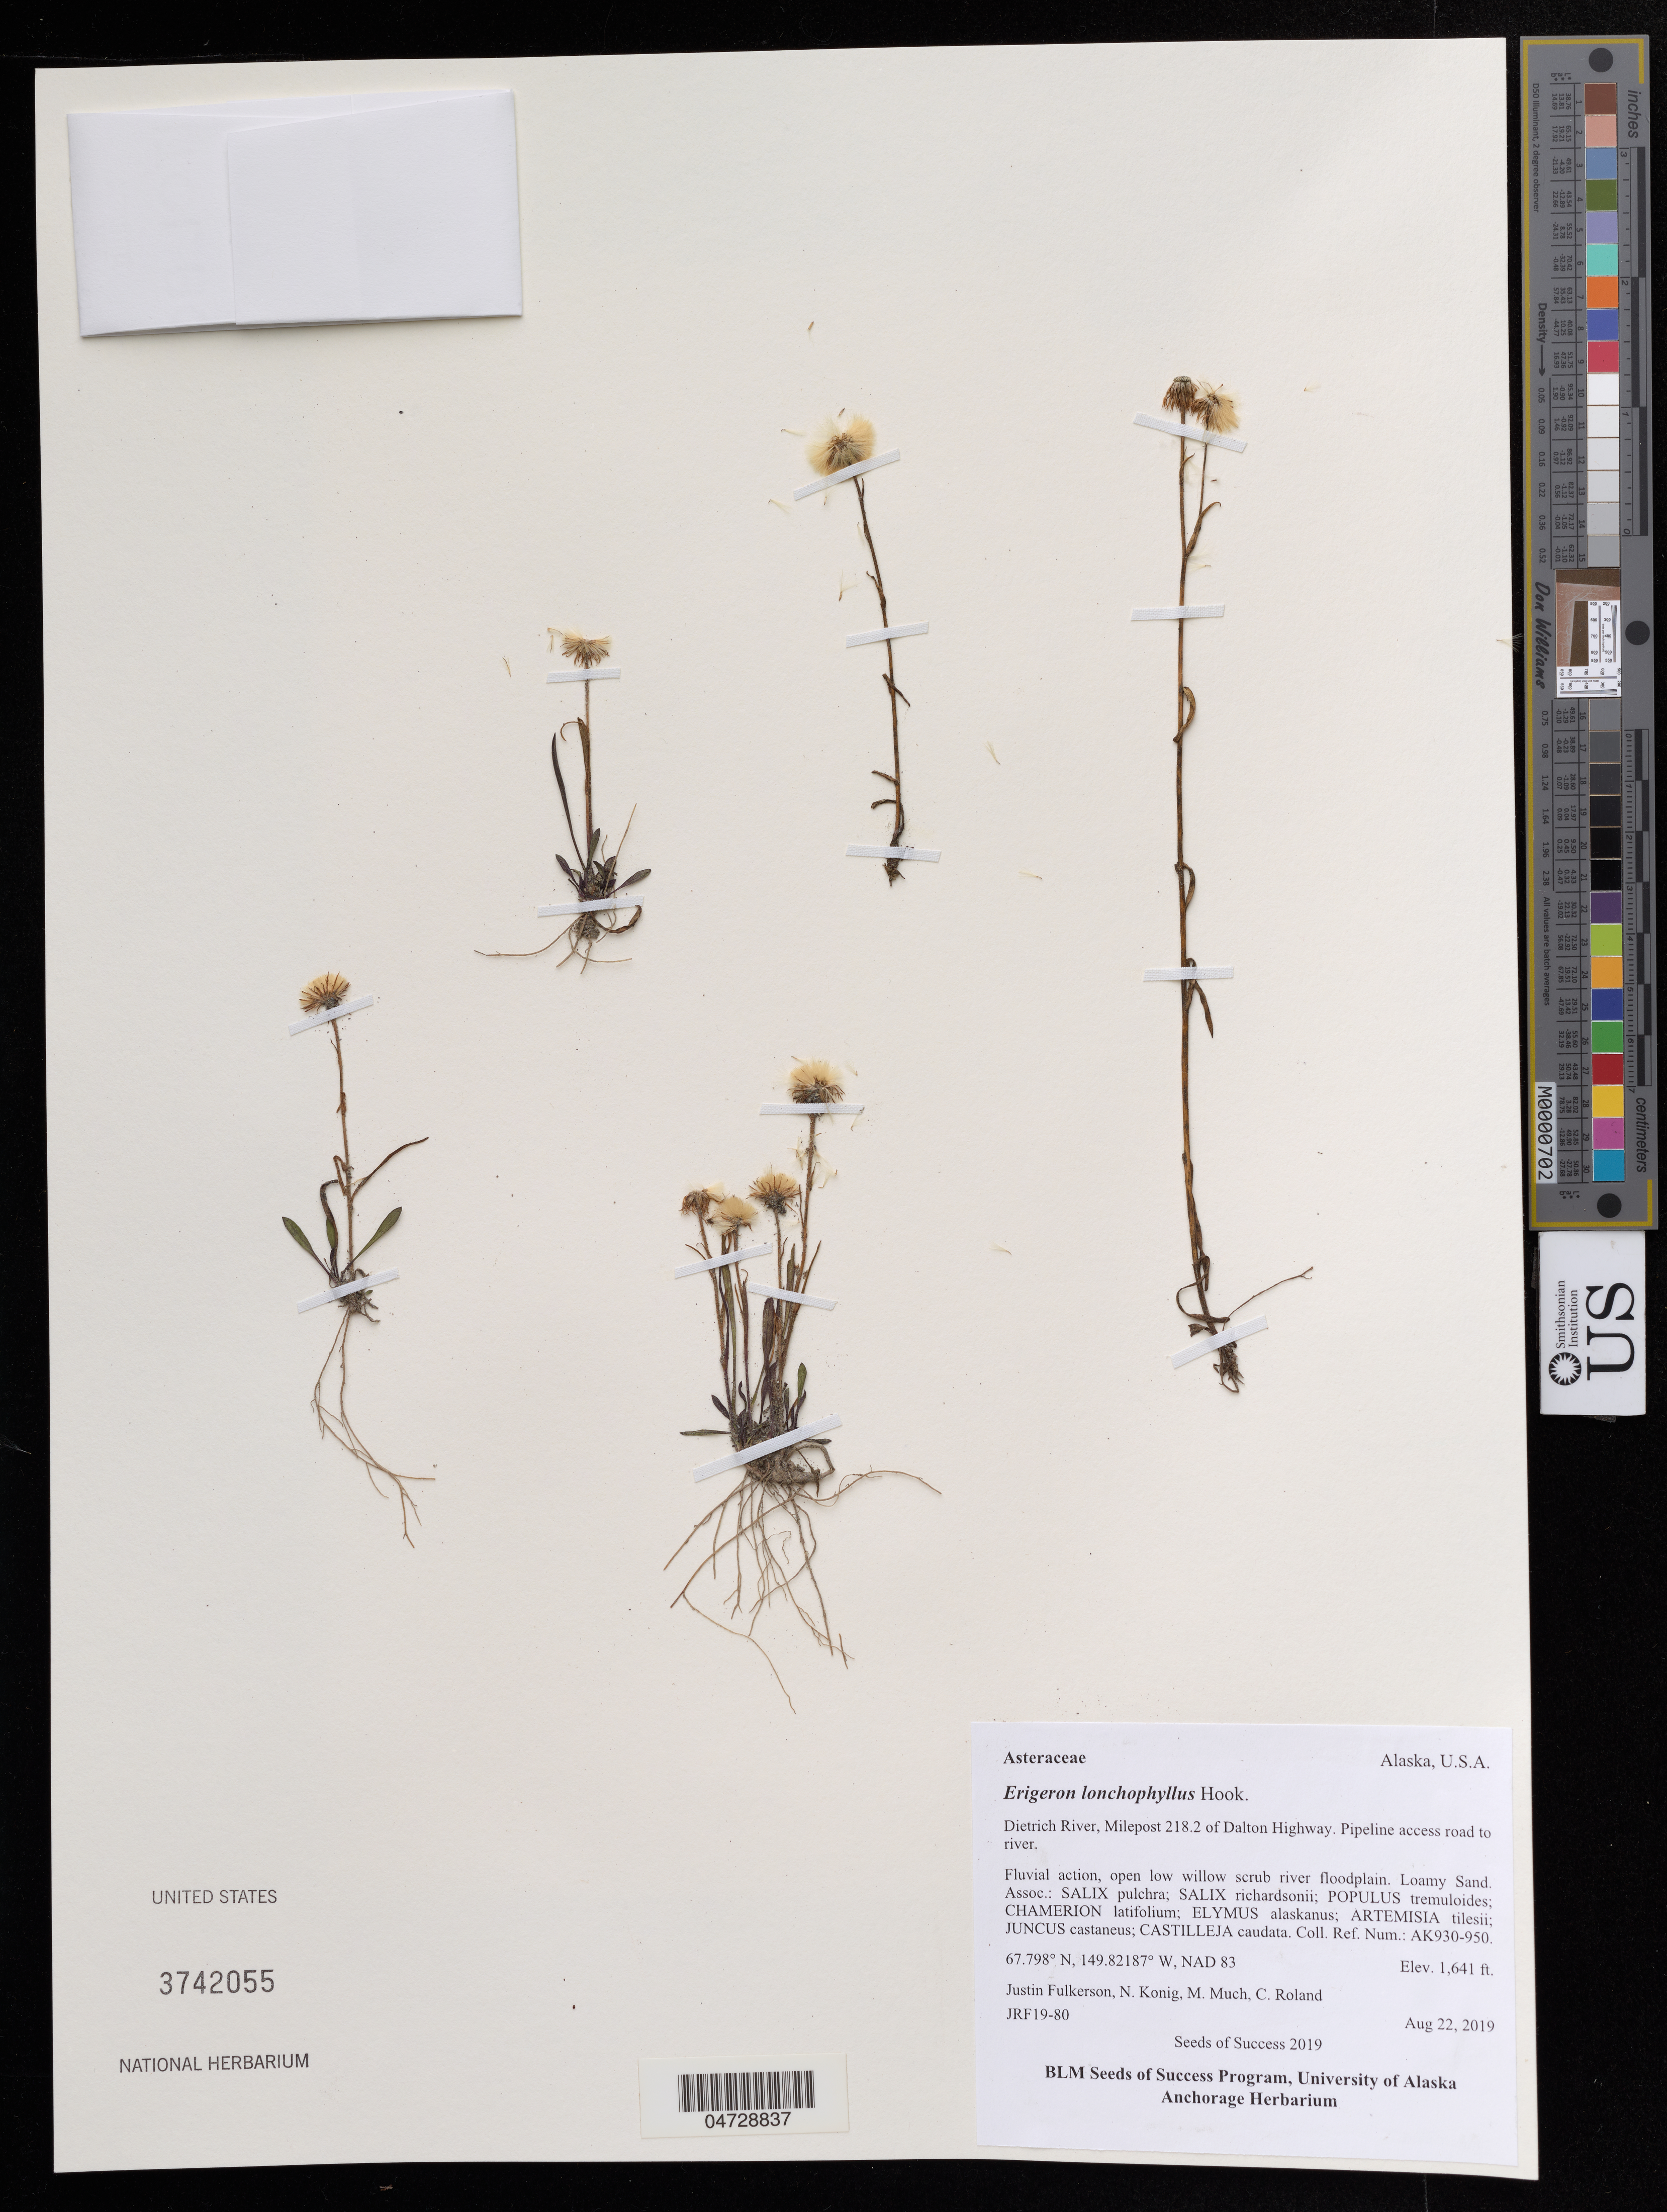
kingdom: Plantae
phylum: Tracheophyta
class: Magnoliopsida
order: Asterales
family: Asteraceae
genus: Erigeron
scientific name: Erigeron lonchophyllus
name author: Hook.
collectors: J. Fulkerson, N. Konig & C. Roland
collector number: JRF19-80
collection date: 2019-08-22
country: United States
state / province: Alaska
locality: Dietrich River, Milepost 218.2 of Dalton Highway. Pipeline access road to river.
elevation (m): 500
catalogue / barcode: US 3742055